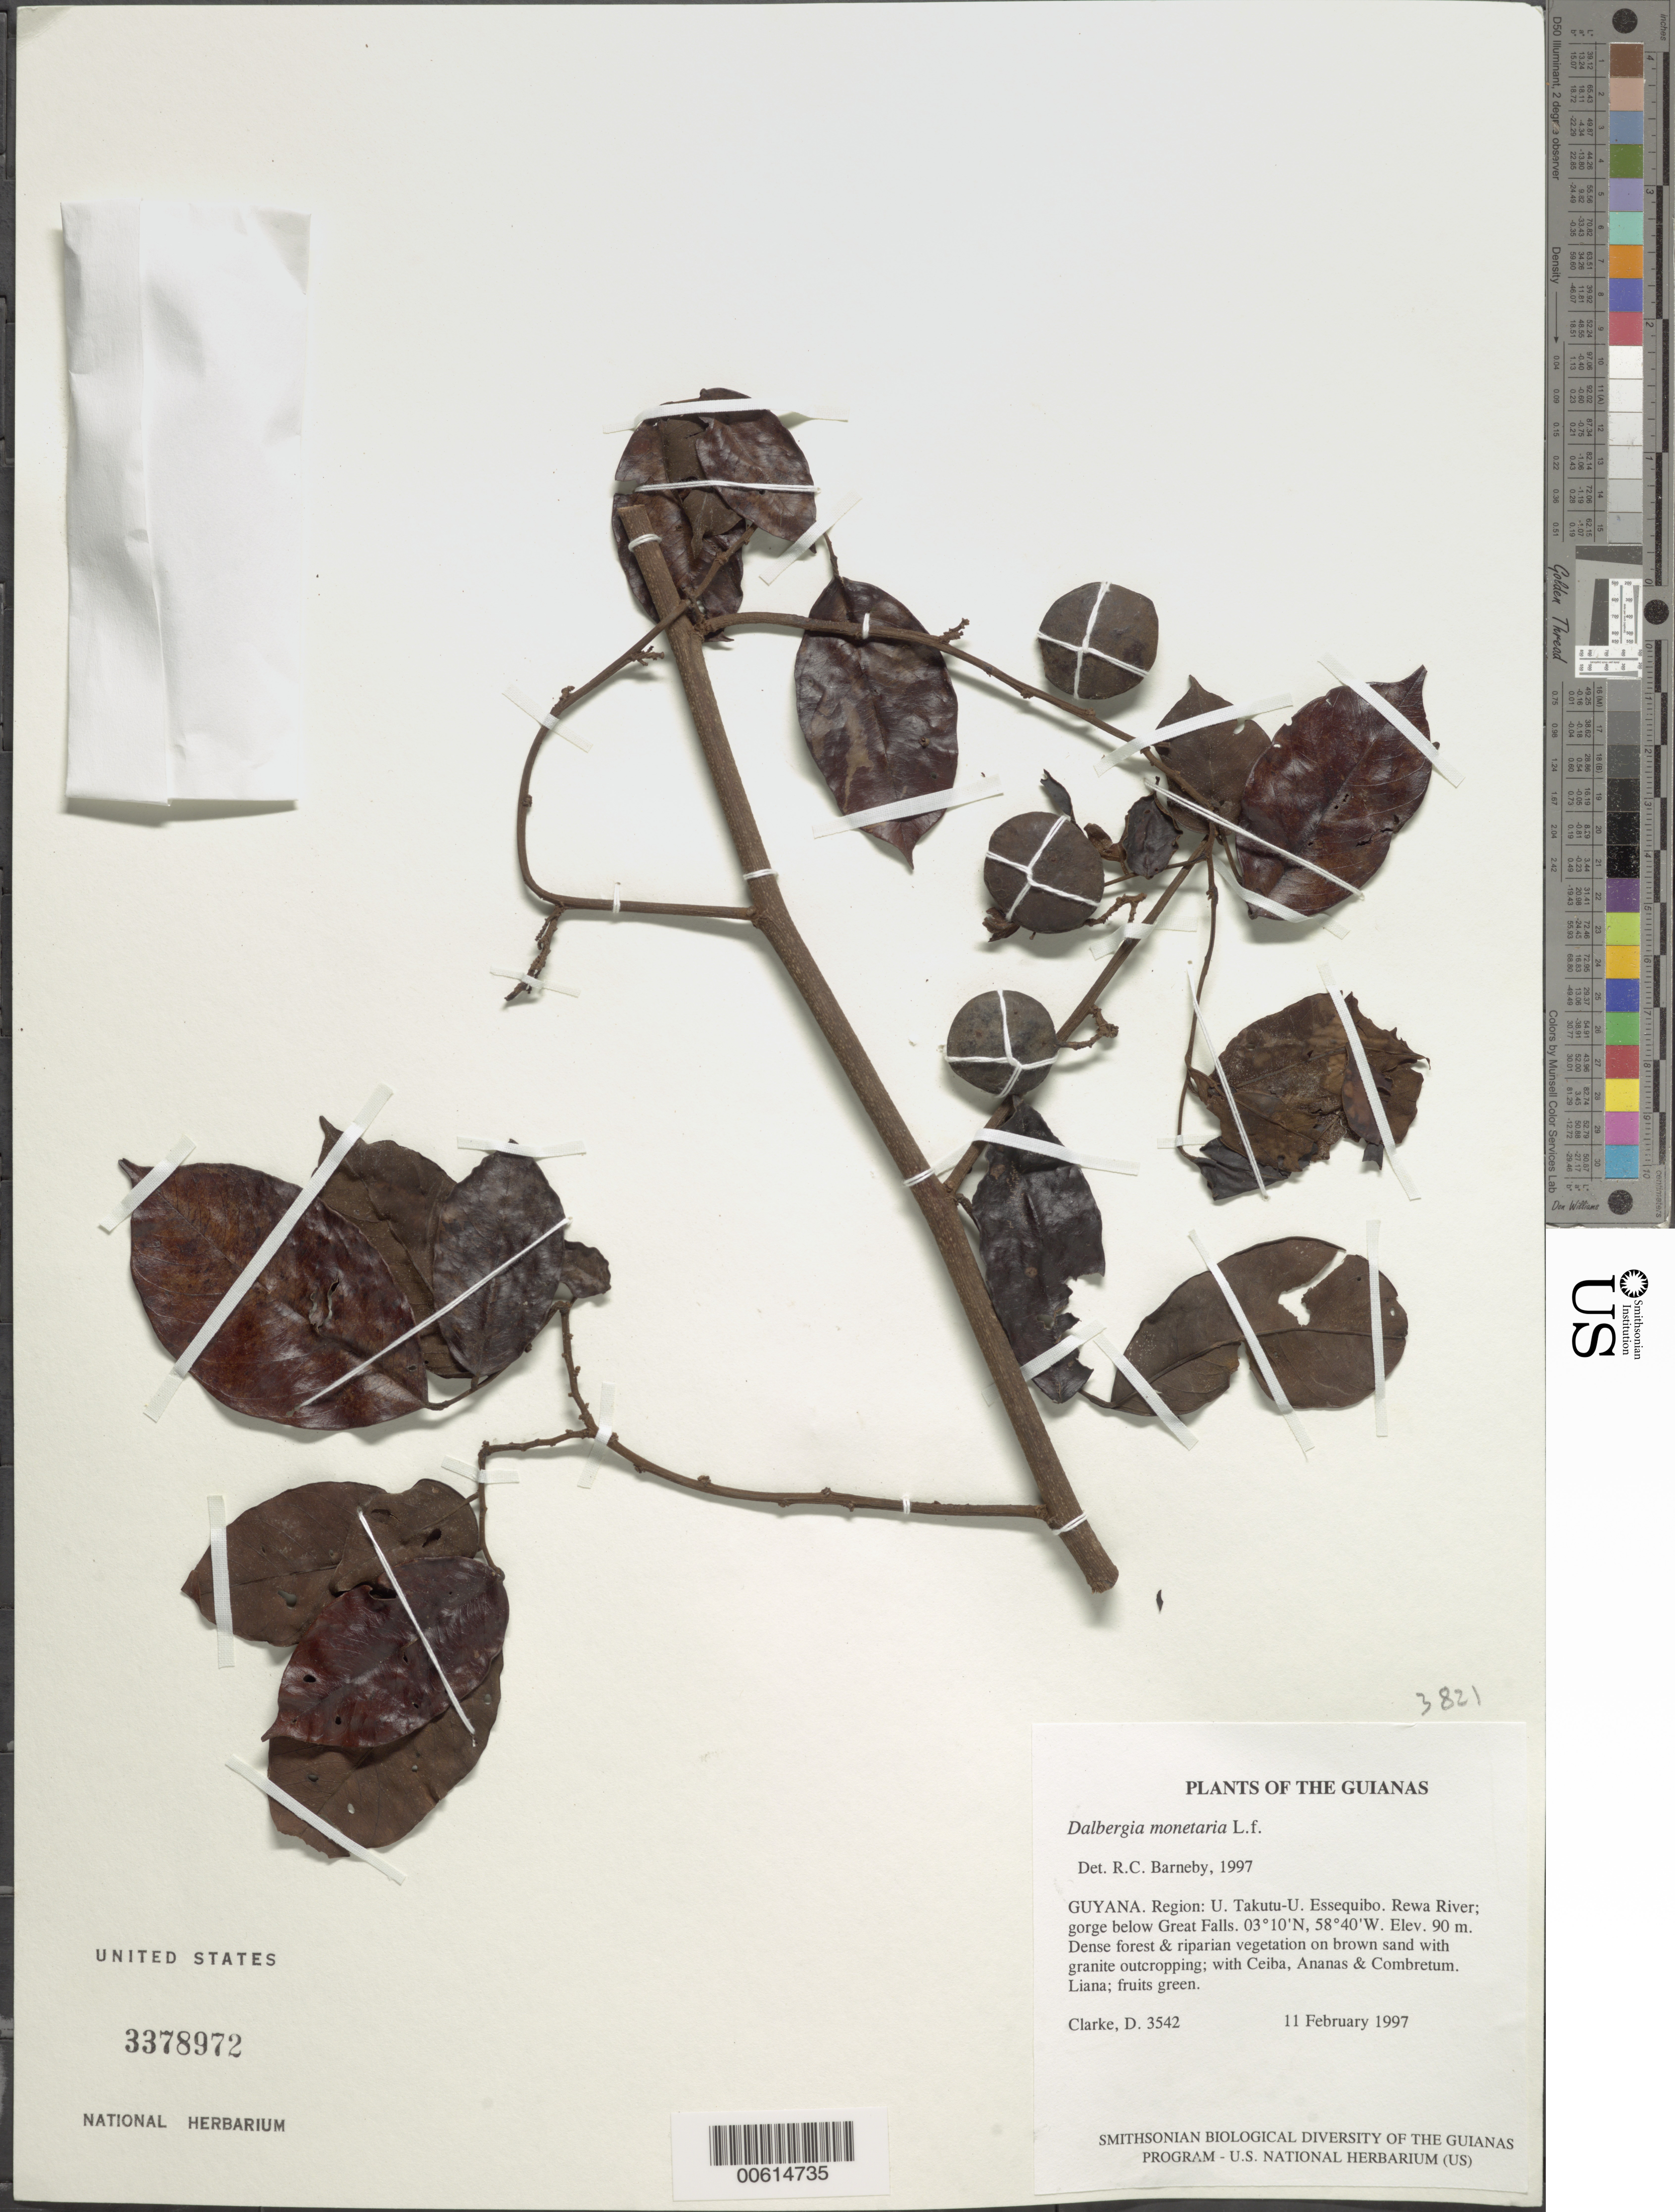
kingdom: Plantae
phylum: Tracheophyta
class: Magnoliopsida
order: Fabales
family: Fabaceae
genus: Dalbergia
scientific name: Dalbergia monetaria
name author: L. f.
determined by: Barneby, Rupert C., (NY)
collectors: H. D. Clarke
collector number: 3542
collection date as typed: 11 February 1997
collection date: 1997-02-11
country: Guyana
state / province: U. Takutu-U. Essequibo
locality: Rewa River; gorge below Great Falls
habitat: Dense forest & riparian vegetation on brown sand with granite outcropping; with Ceiba, Ananas & Combretum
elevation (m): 90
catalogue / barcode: US 3378972